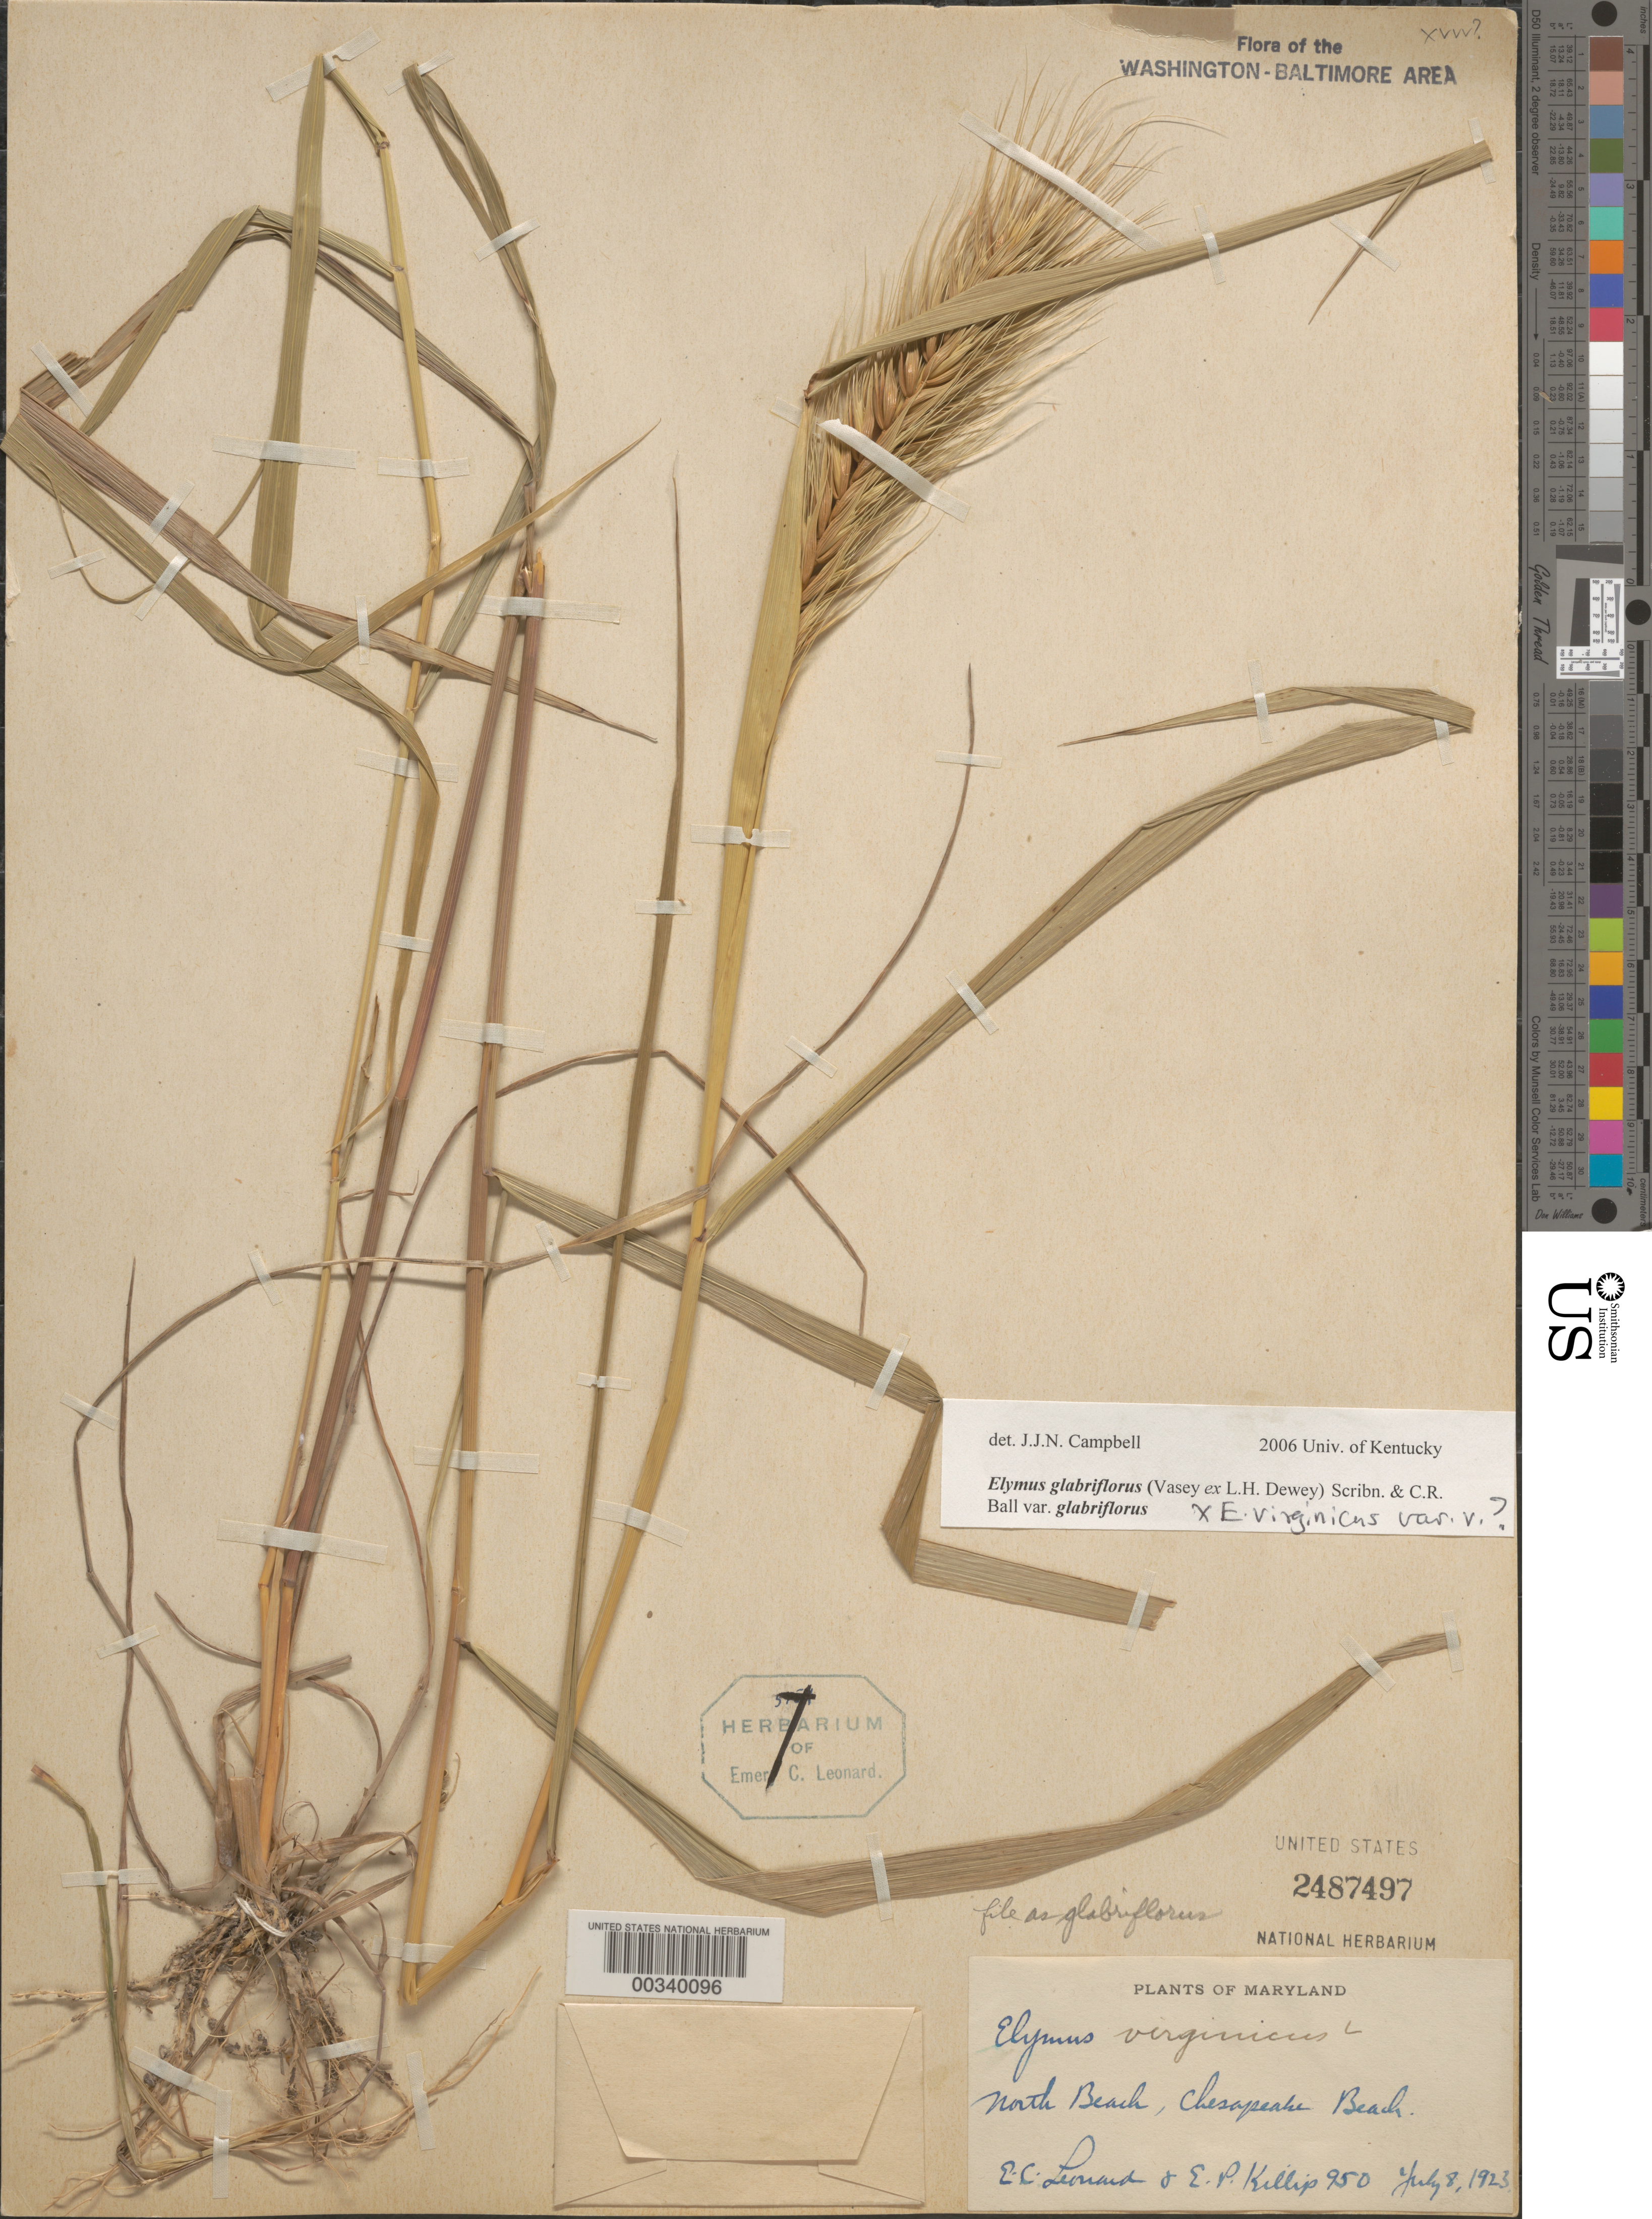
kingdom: Plantae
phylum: Tracheophyta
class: Liliopsida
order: Poales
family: Poaceae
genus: Elymus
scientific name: Elymus glabriflorus var. glabriflorus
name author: (Vasey ex L.H. Dewey) Scribn. & C.R. Ball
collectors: E. P. Killip & E. C. Leonard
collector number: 950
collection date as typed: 08 Jul 1921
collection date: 1921-07-08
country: United States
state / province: Maryland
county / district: Montgomery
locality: Chesapeake Beach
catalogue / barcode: US 2487497